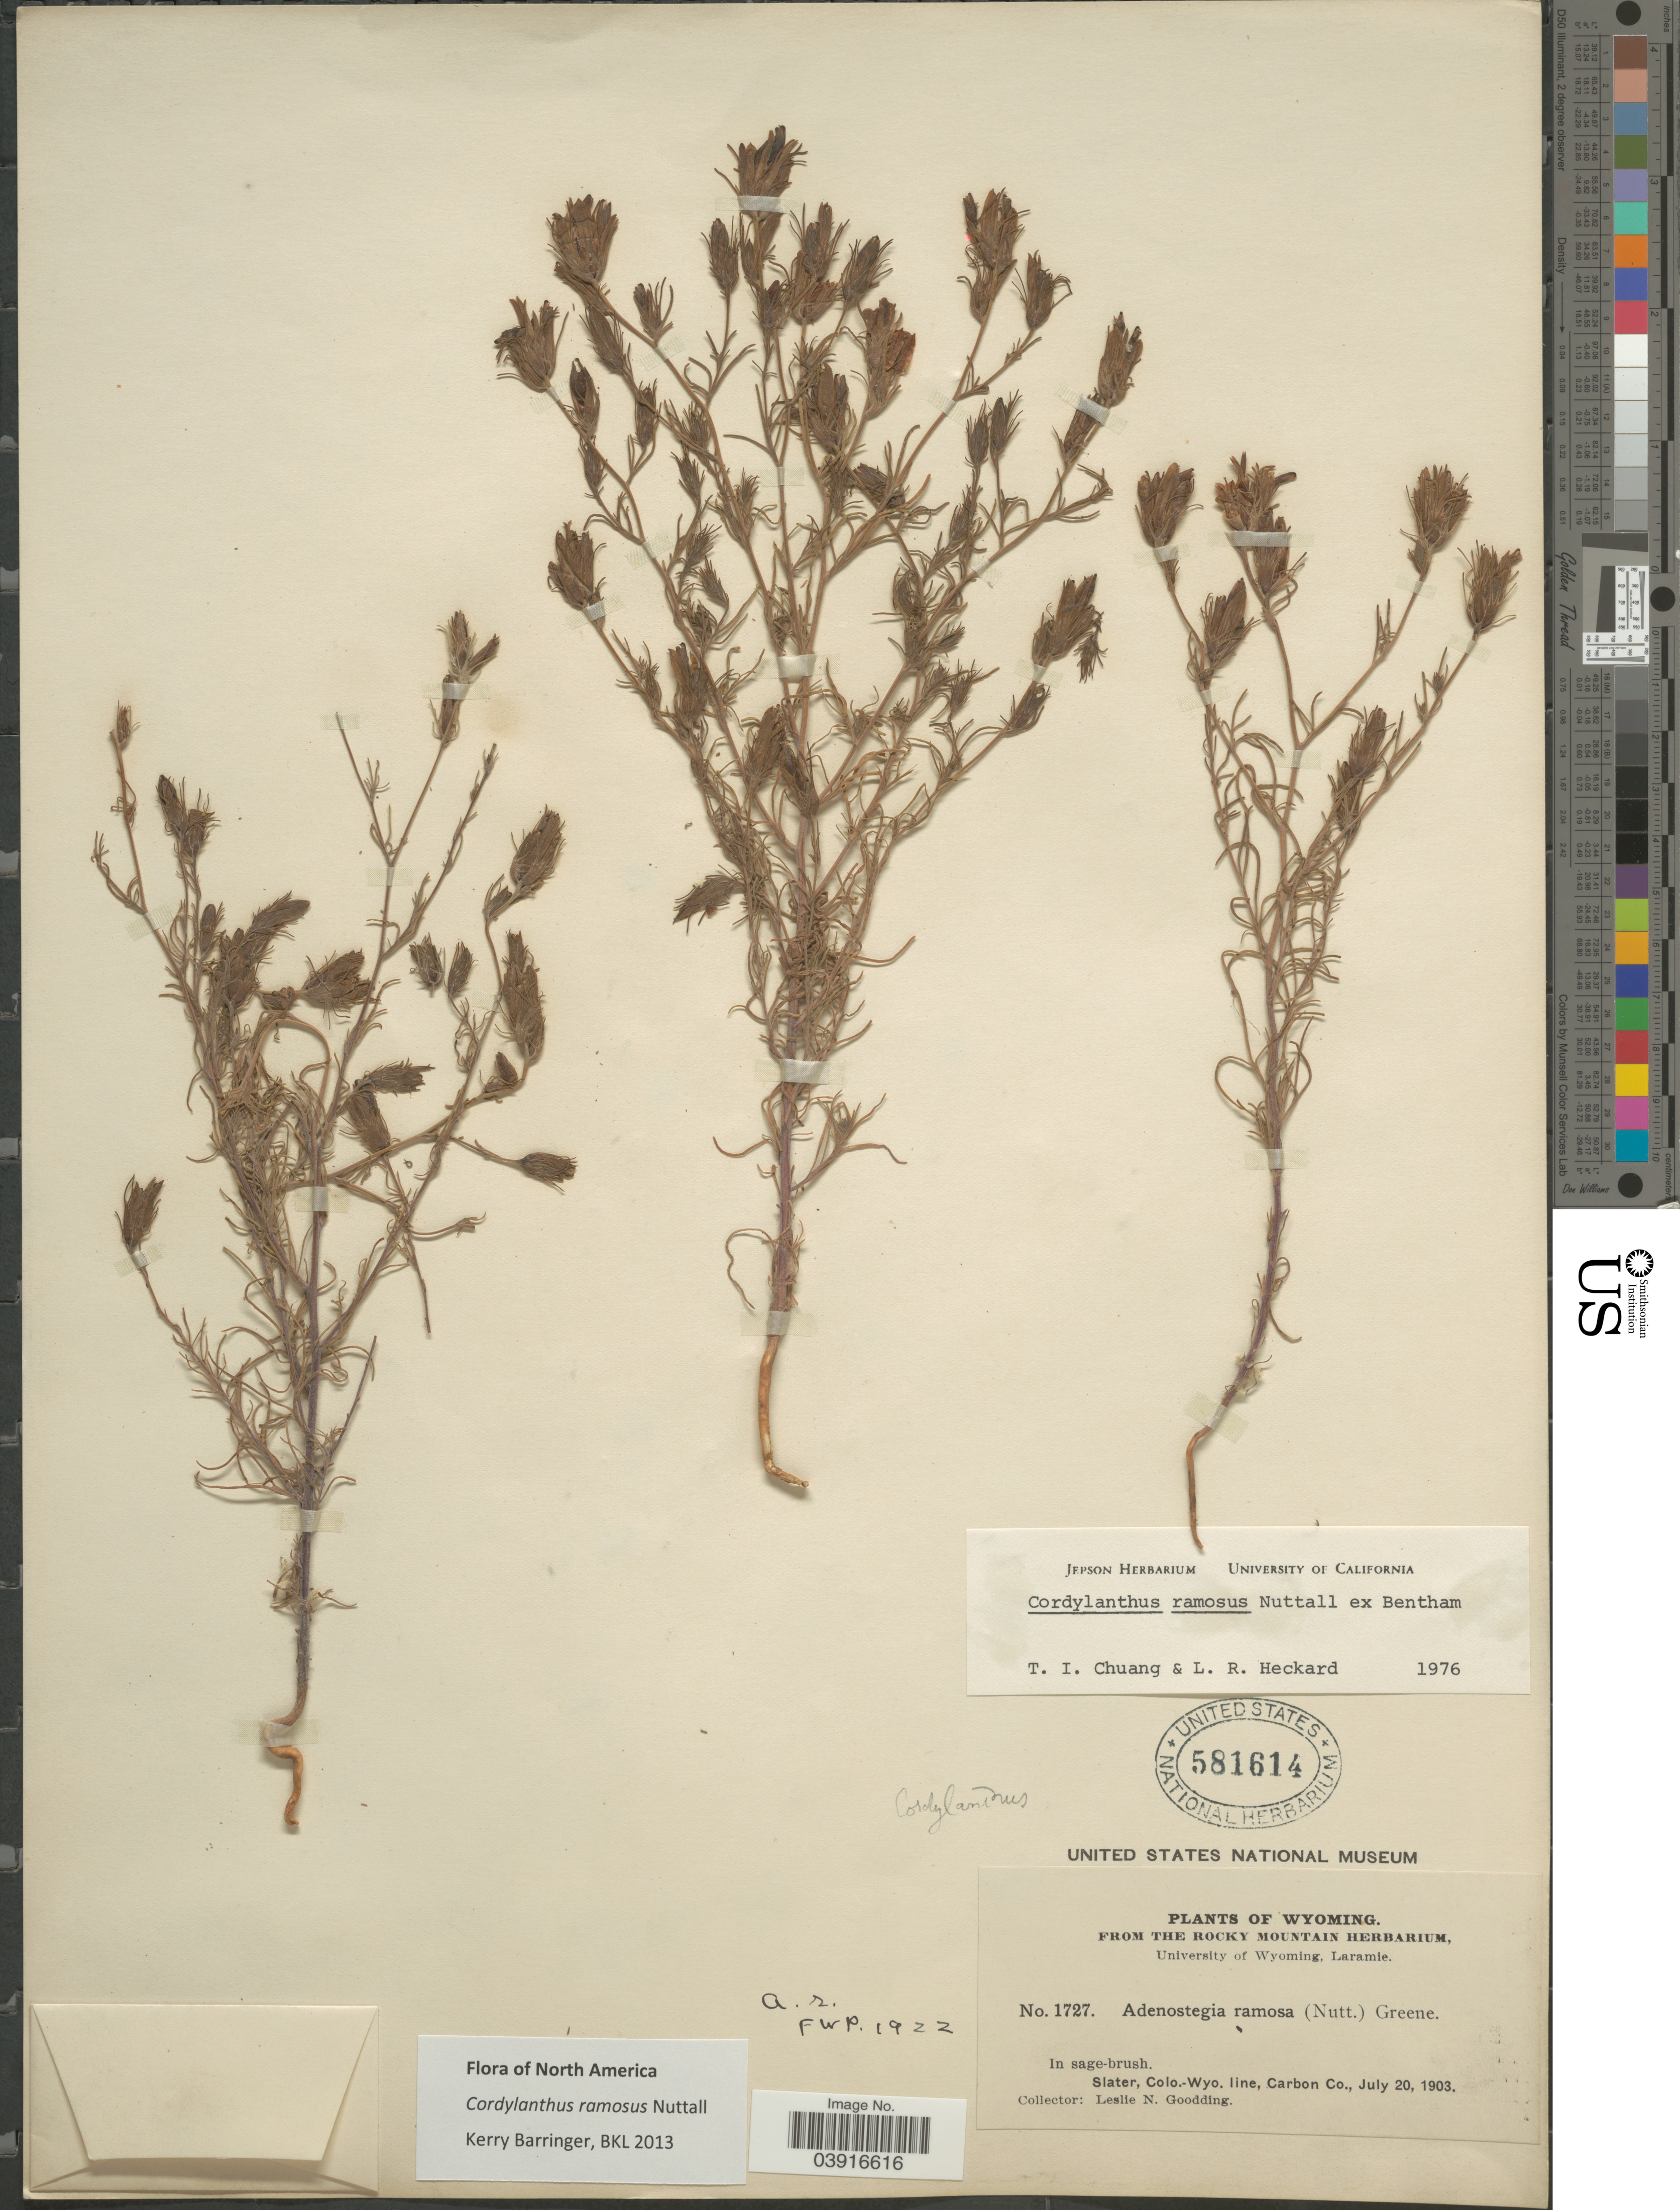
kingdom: Plantae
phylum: Tracheophyta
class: Magnoliopsida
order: Lamiales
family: Orobanchaceae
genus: Cordylanthus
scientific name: Cordylanthus ramosus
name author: Nutt. ex Benth.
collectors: L. N. Goodding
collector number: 1727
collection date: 1903-07-20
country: United States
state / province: Wyoming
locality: Slater, Colo.-Wyo. line, Carbon Co.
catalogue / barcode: US 581614